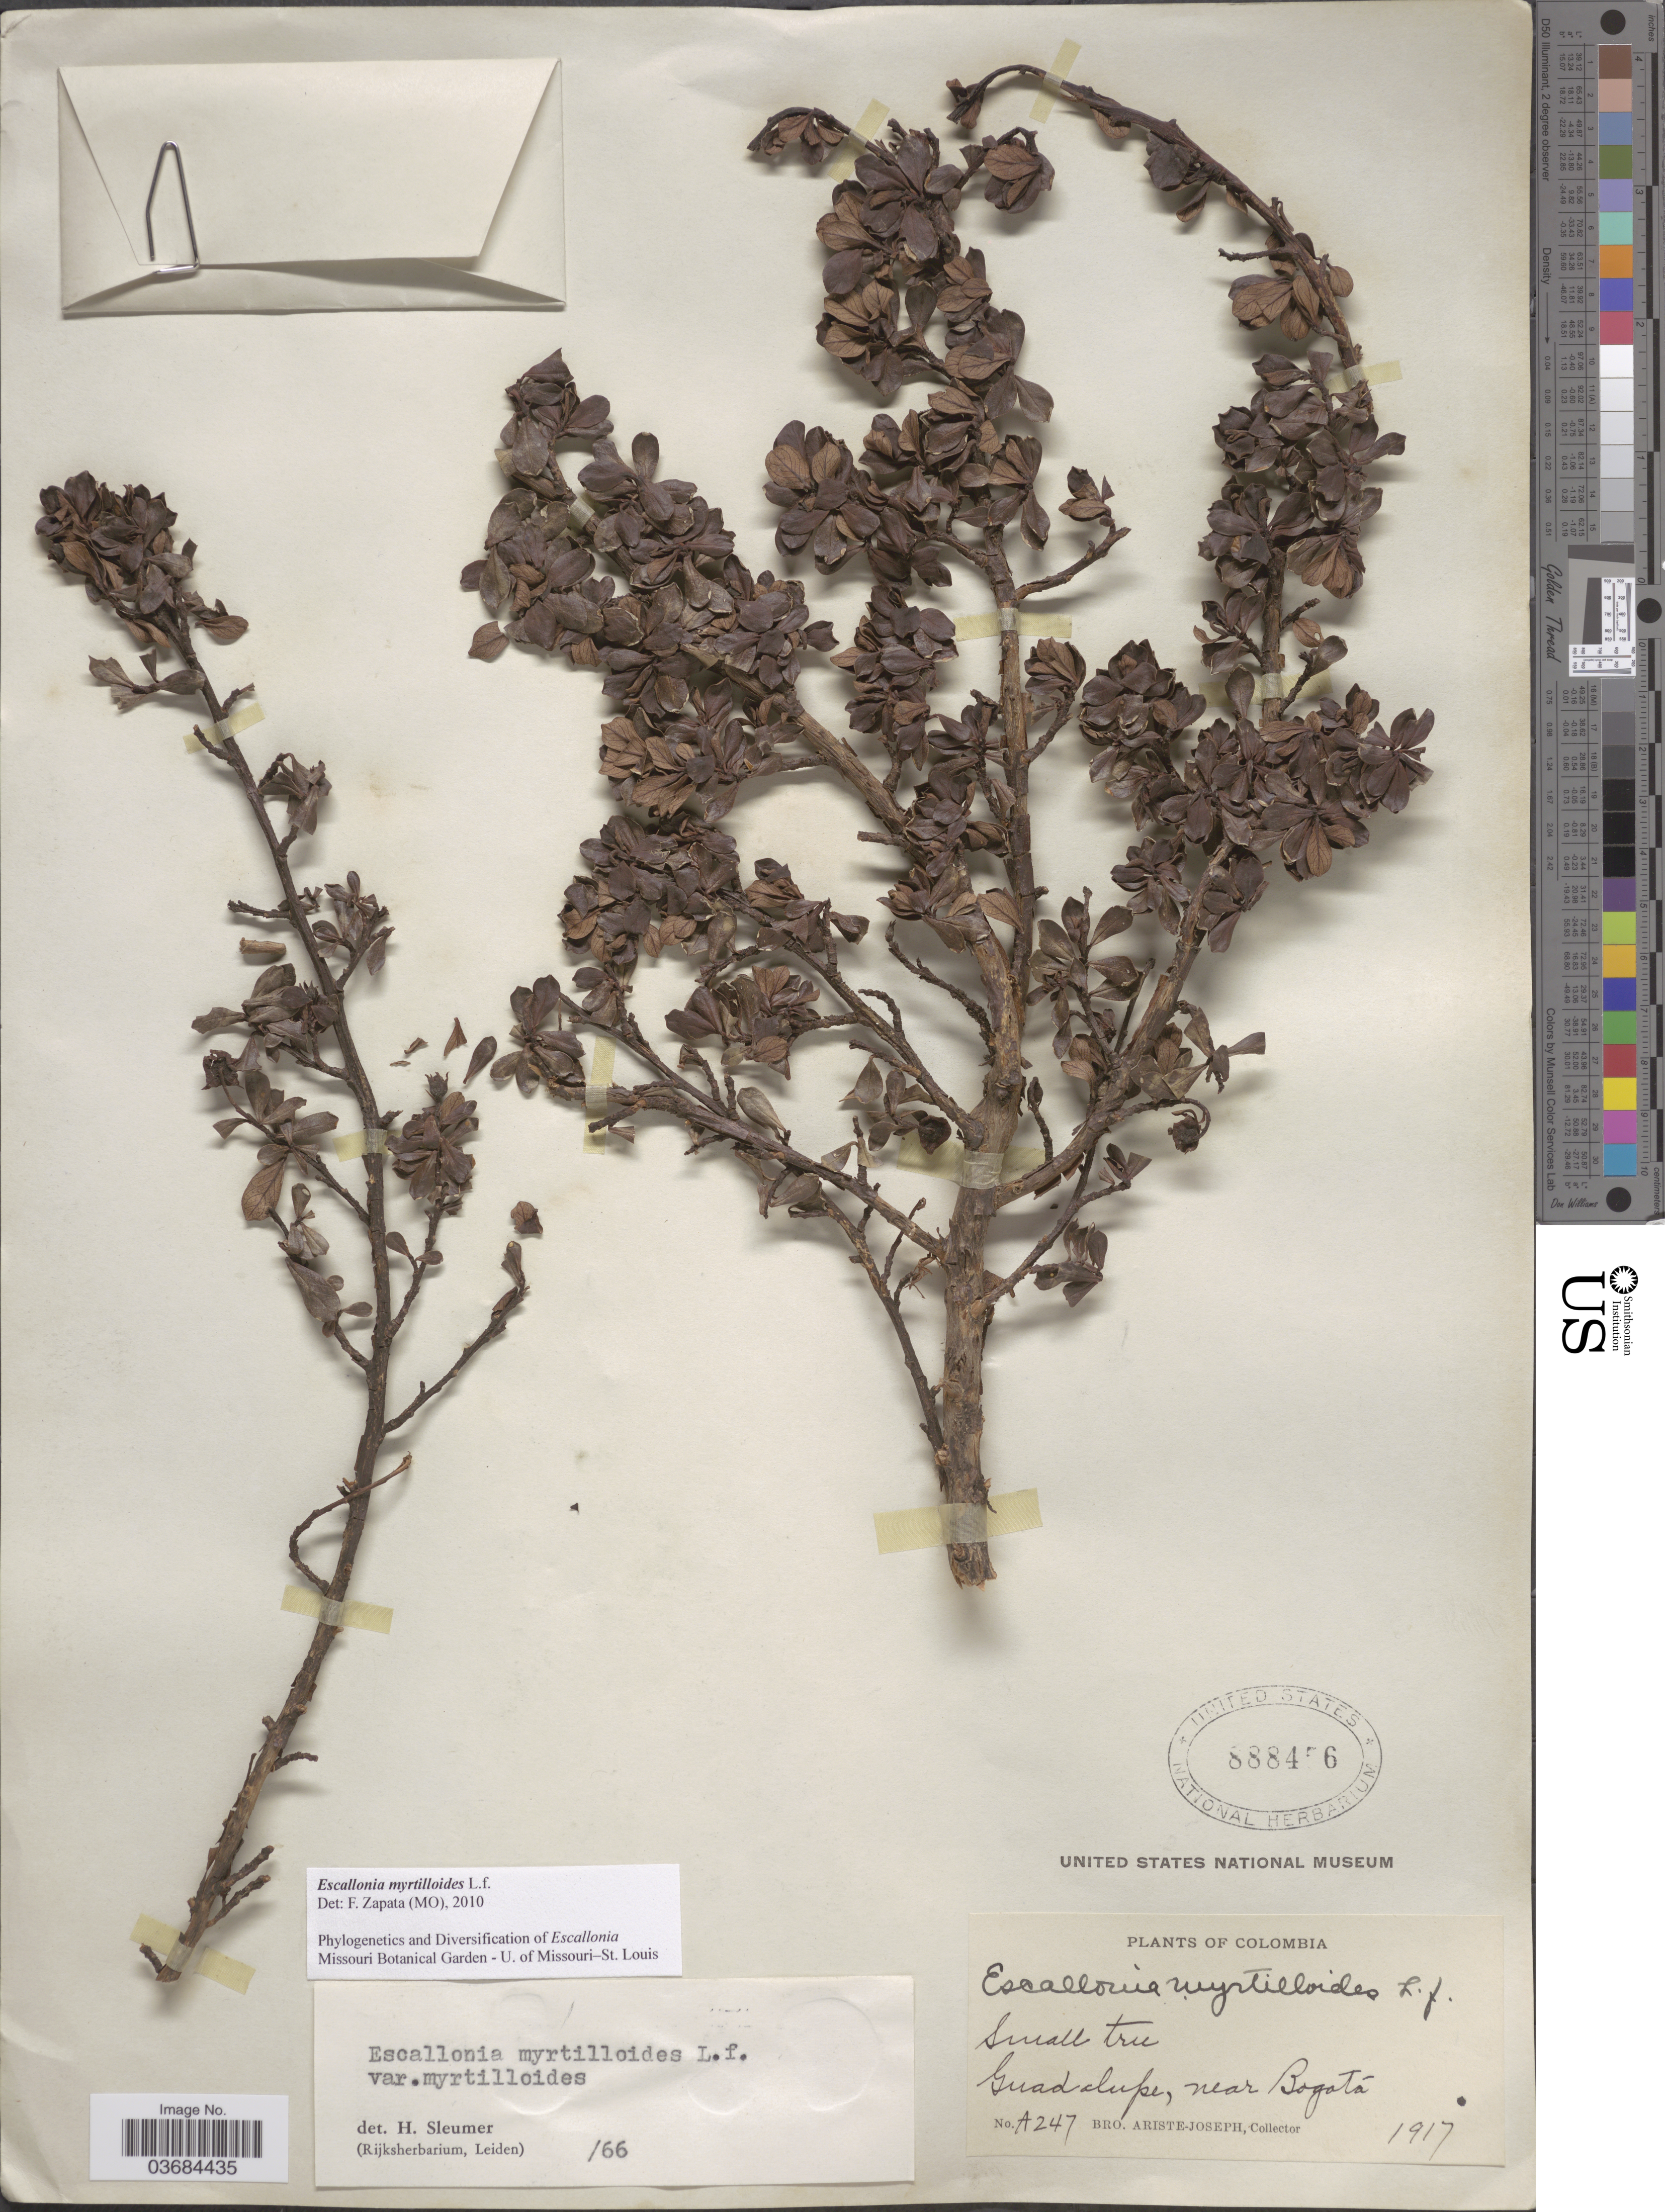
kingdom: Plantae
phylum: Tracheophyta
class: Magnoliopsida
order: Escalloniales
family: Escalloniaceae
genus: Escallonia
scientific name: Escallonia myrtilloides var. myrtilloides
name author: L. f.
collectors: Bro. Ariste-Joseph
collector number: A247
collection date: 1917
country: Colombia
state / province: Bogota D.C.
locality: Guadalupe, near Bogotá.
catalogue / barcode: US 888456